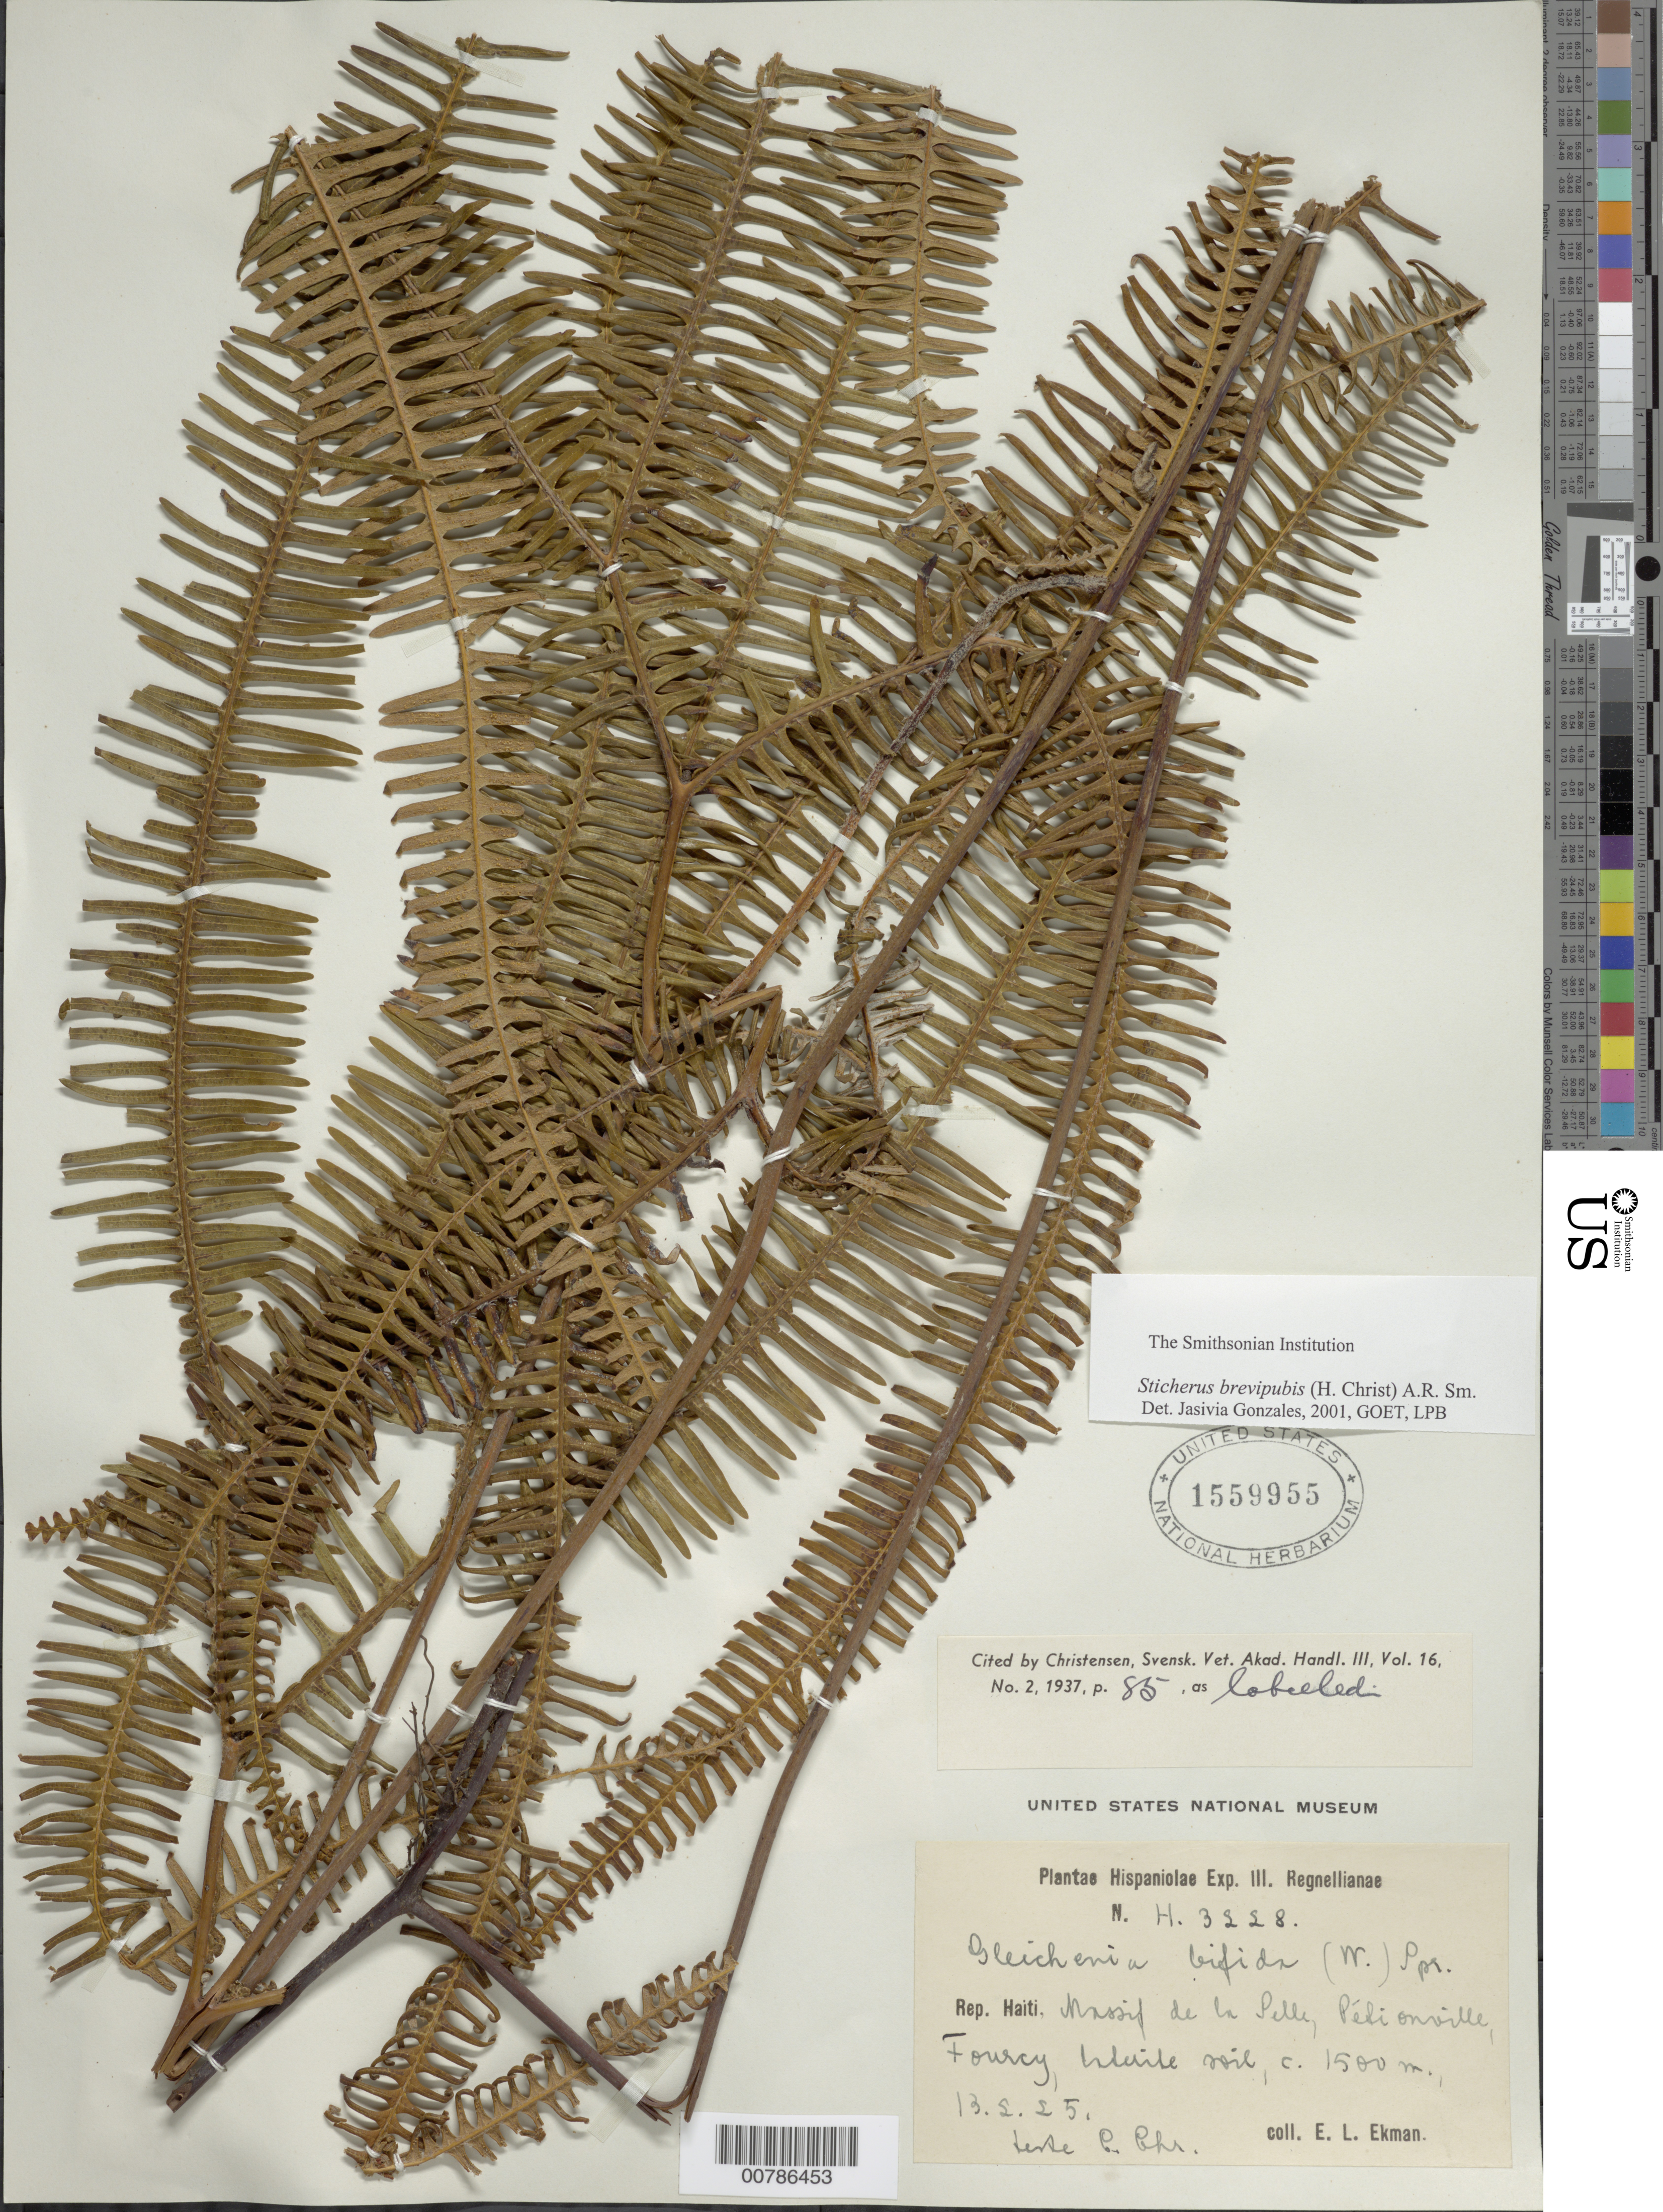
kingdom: Plantae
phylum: Tracheophyta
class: Polypodiopsida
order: Gleicheniales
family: Gleicheniaceae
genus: Sticherus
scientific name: Sticherus fulvus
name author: (Desv.) Ching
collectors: E. L. Ekman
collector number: H 3228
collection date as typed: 13 Feb 1925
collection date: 1925-02-13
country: Haiti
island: Hispaniola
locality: Massif de la Selle, Pétionville, Furcy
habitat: Laterite soil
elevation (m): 1500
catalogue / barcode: US 1559955